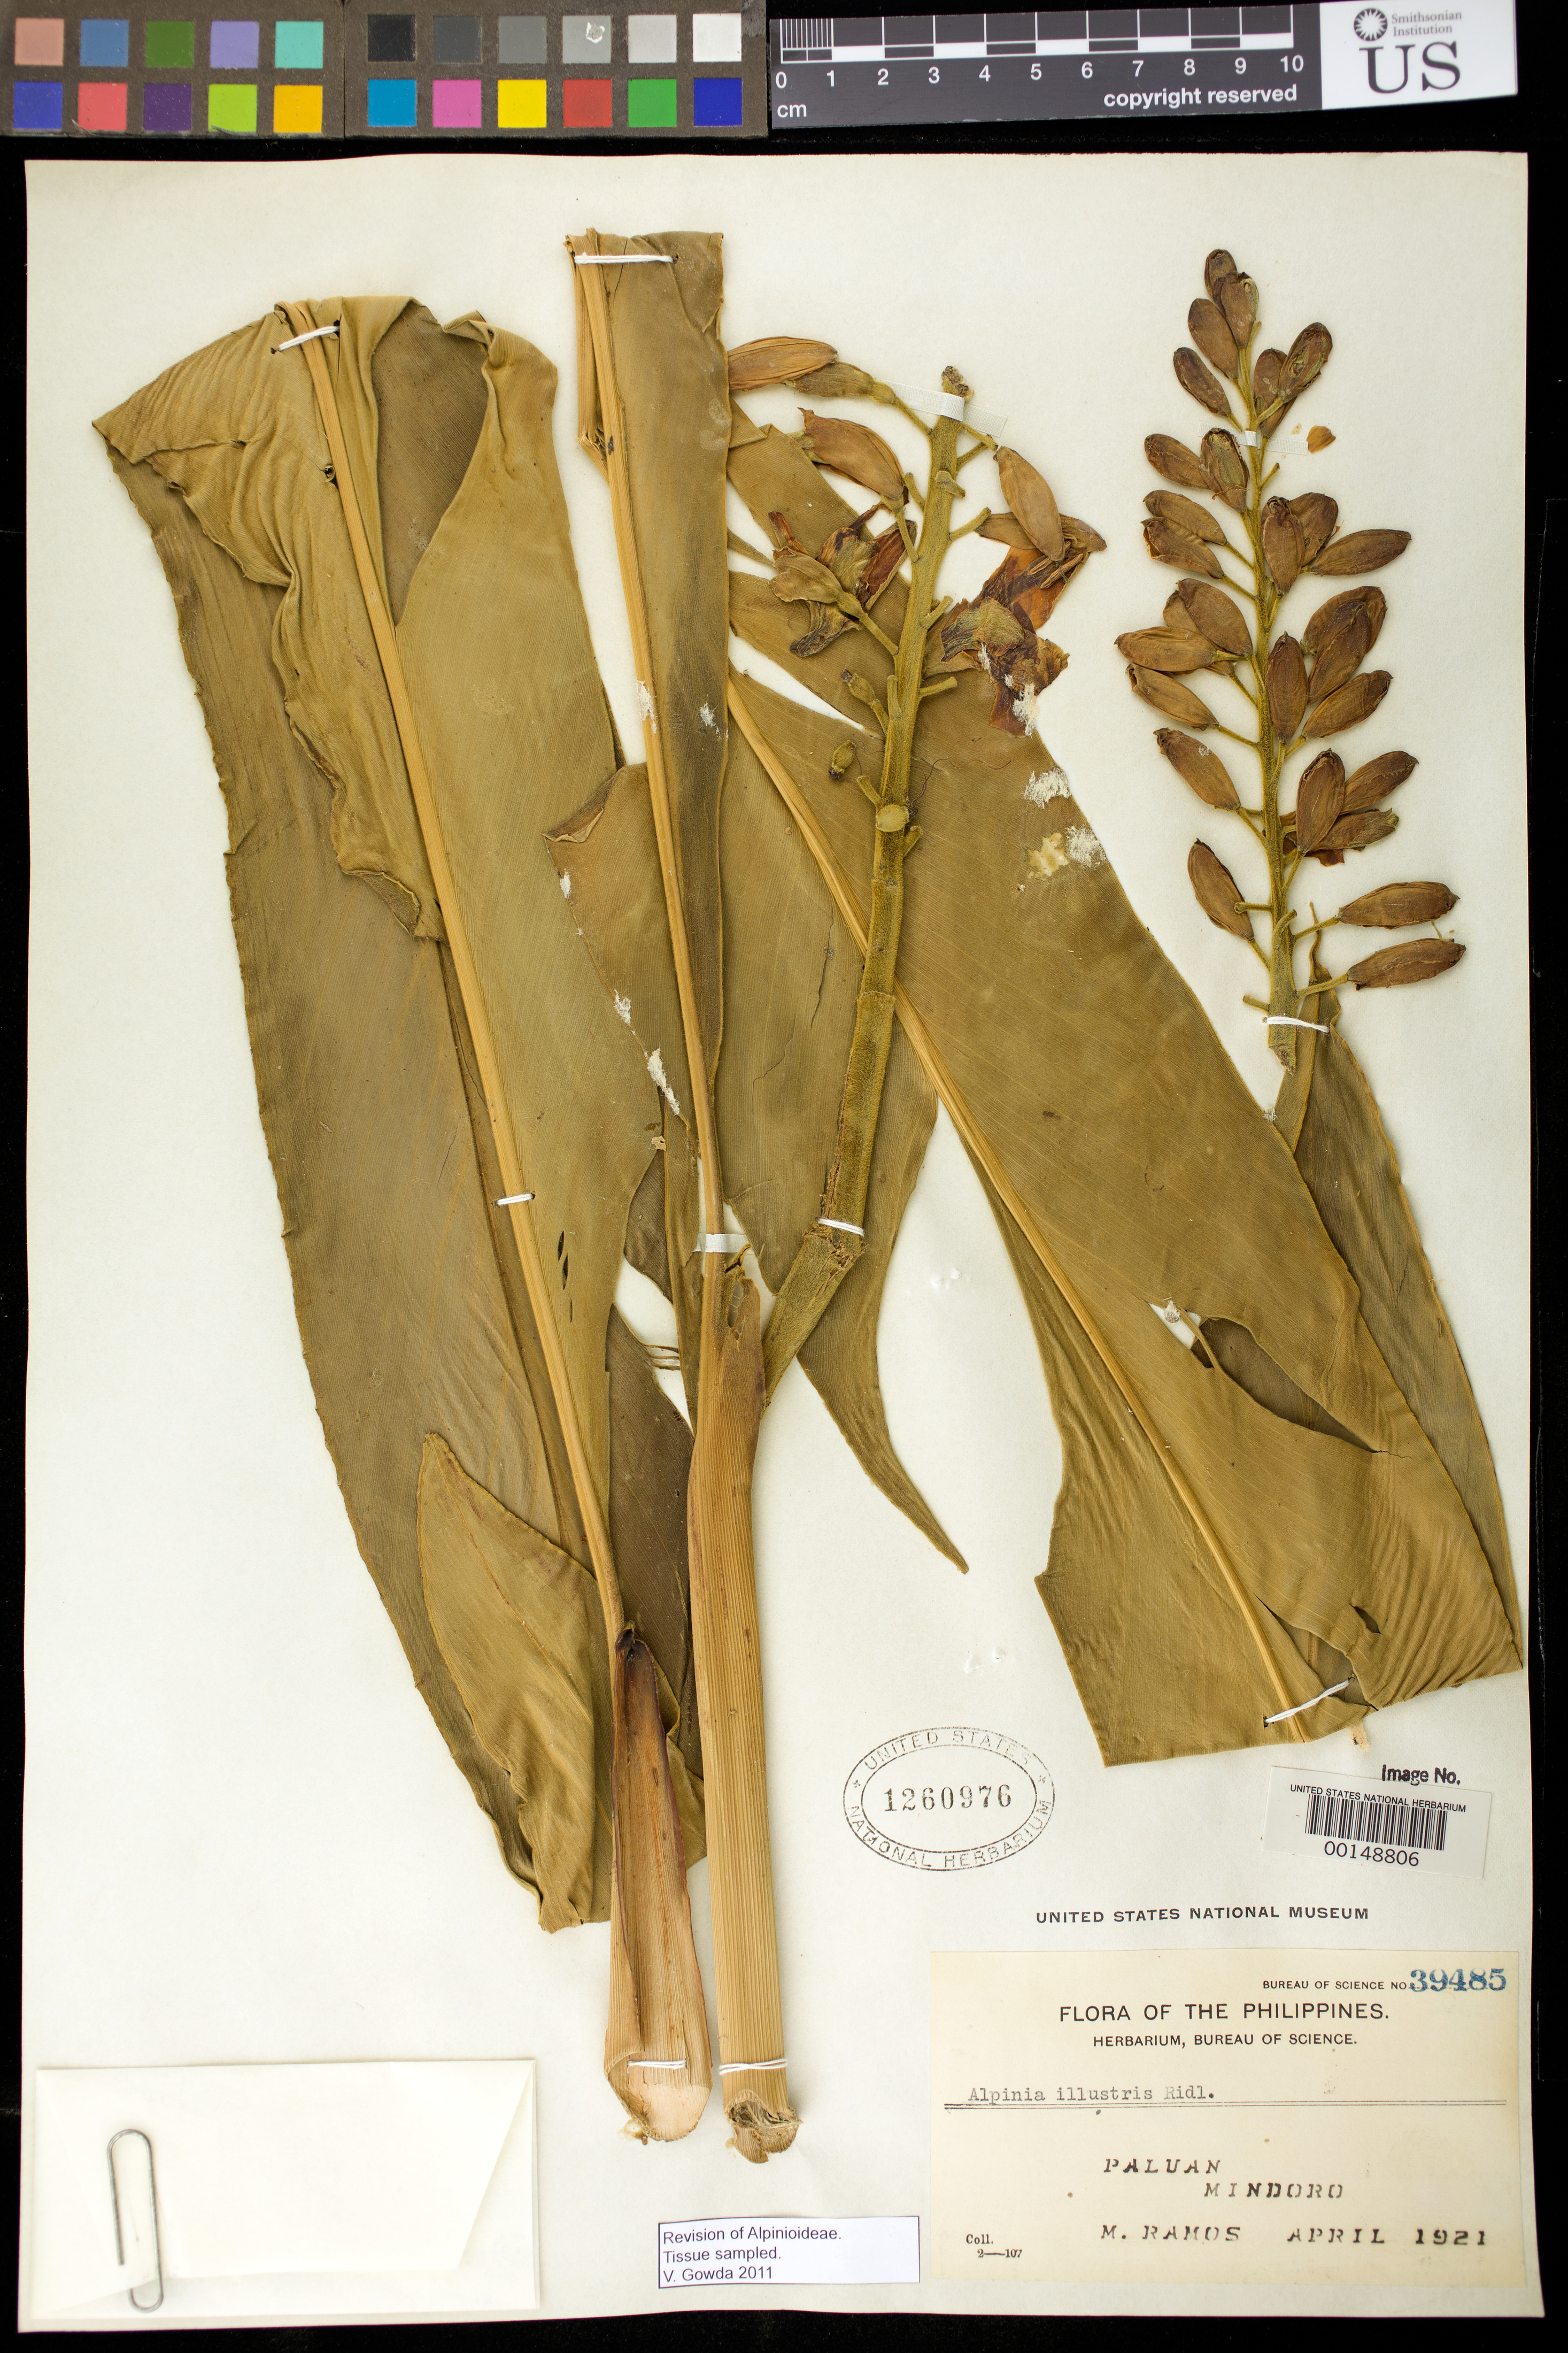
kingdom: Plantae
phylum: Tracheophyta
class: Liliopsida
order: Zingiberales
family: Zingiberaceae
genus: Alpinia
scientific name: Alpinia illustris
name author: Ridl.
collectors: M. Ramos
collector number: Bur. Sci. 39485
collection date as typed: Apr 1921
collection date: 1921-04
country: Philippines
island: Mindoro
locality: Paluan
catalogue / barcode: US 1260976